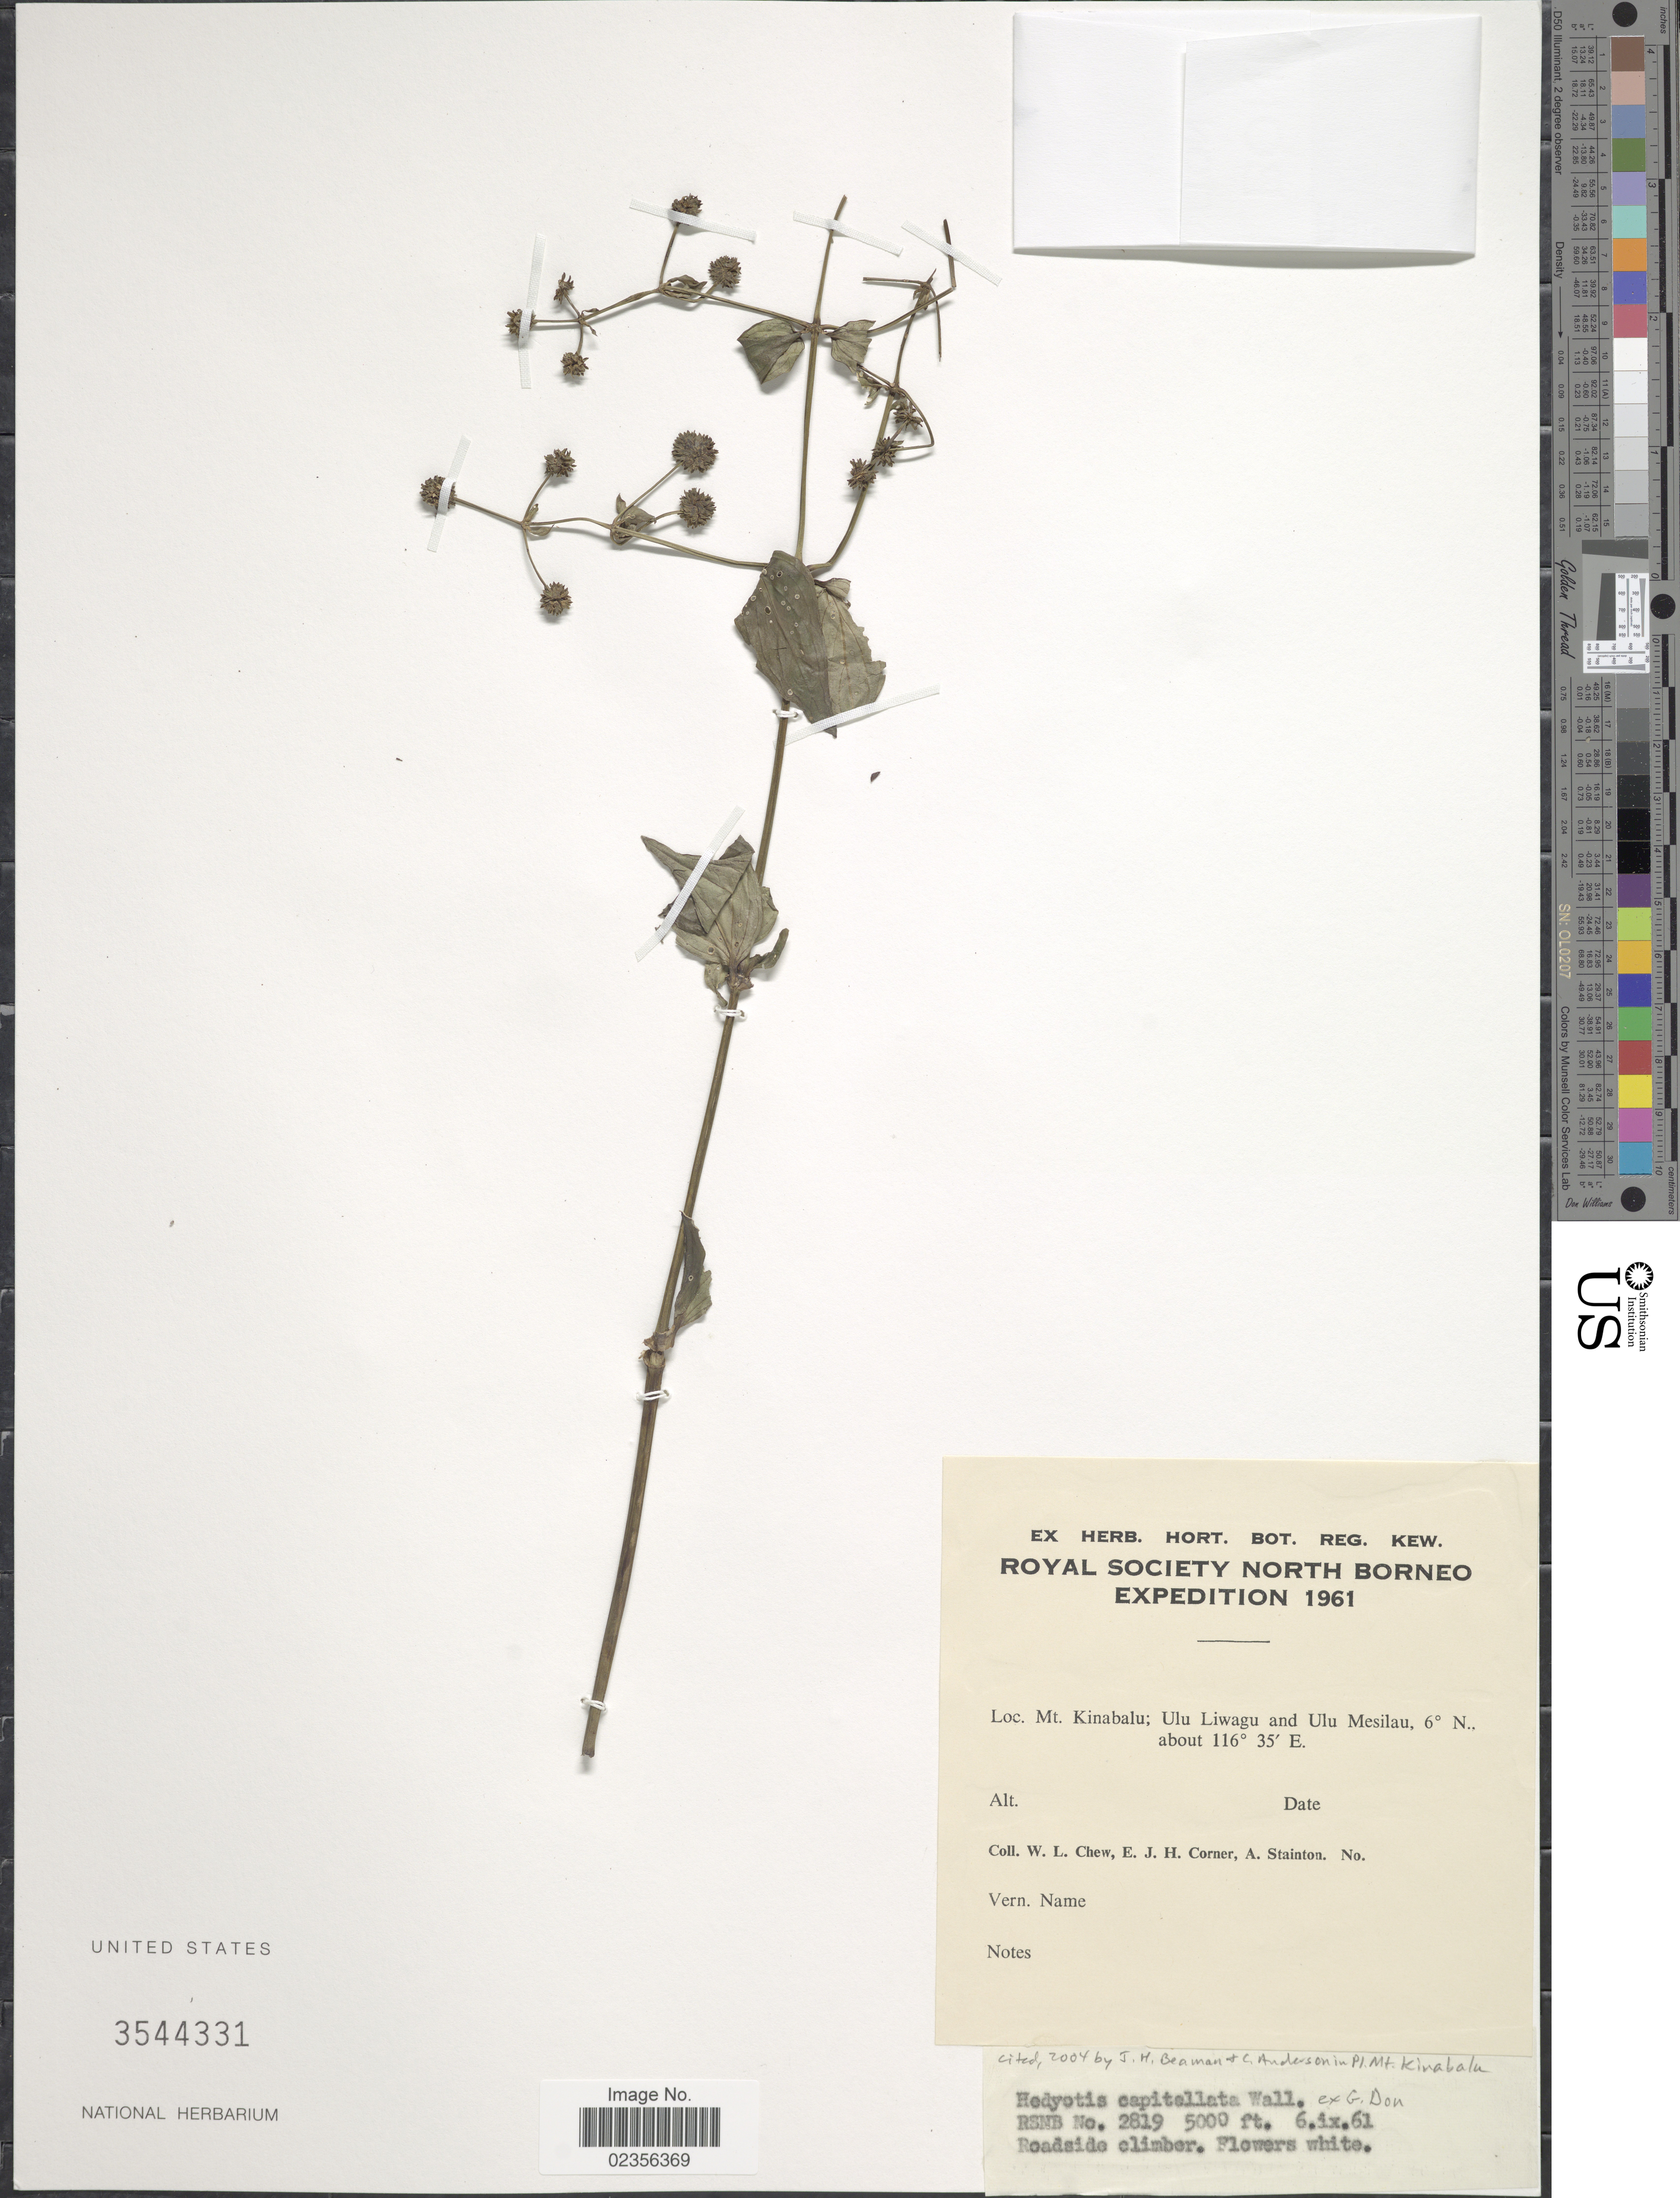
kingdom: Plantae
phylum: Tracheophyta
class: Magnoliopsida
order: Gentianales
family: Rubiaceae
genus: Hedyotis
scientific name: Hedyotis capitellata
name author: Wall.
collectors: W. Chew, E. Corner & A. Stainton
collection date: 1961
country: Malaysia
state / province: Sabah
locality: North Borneo, Mt. Kinabalu: Ulu Liwagu and Ulu Mesilau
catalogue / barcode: US 3544331